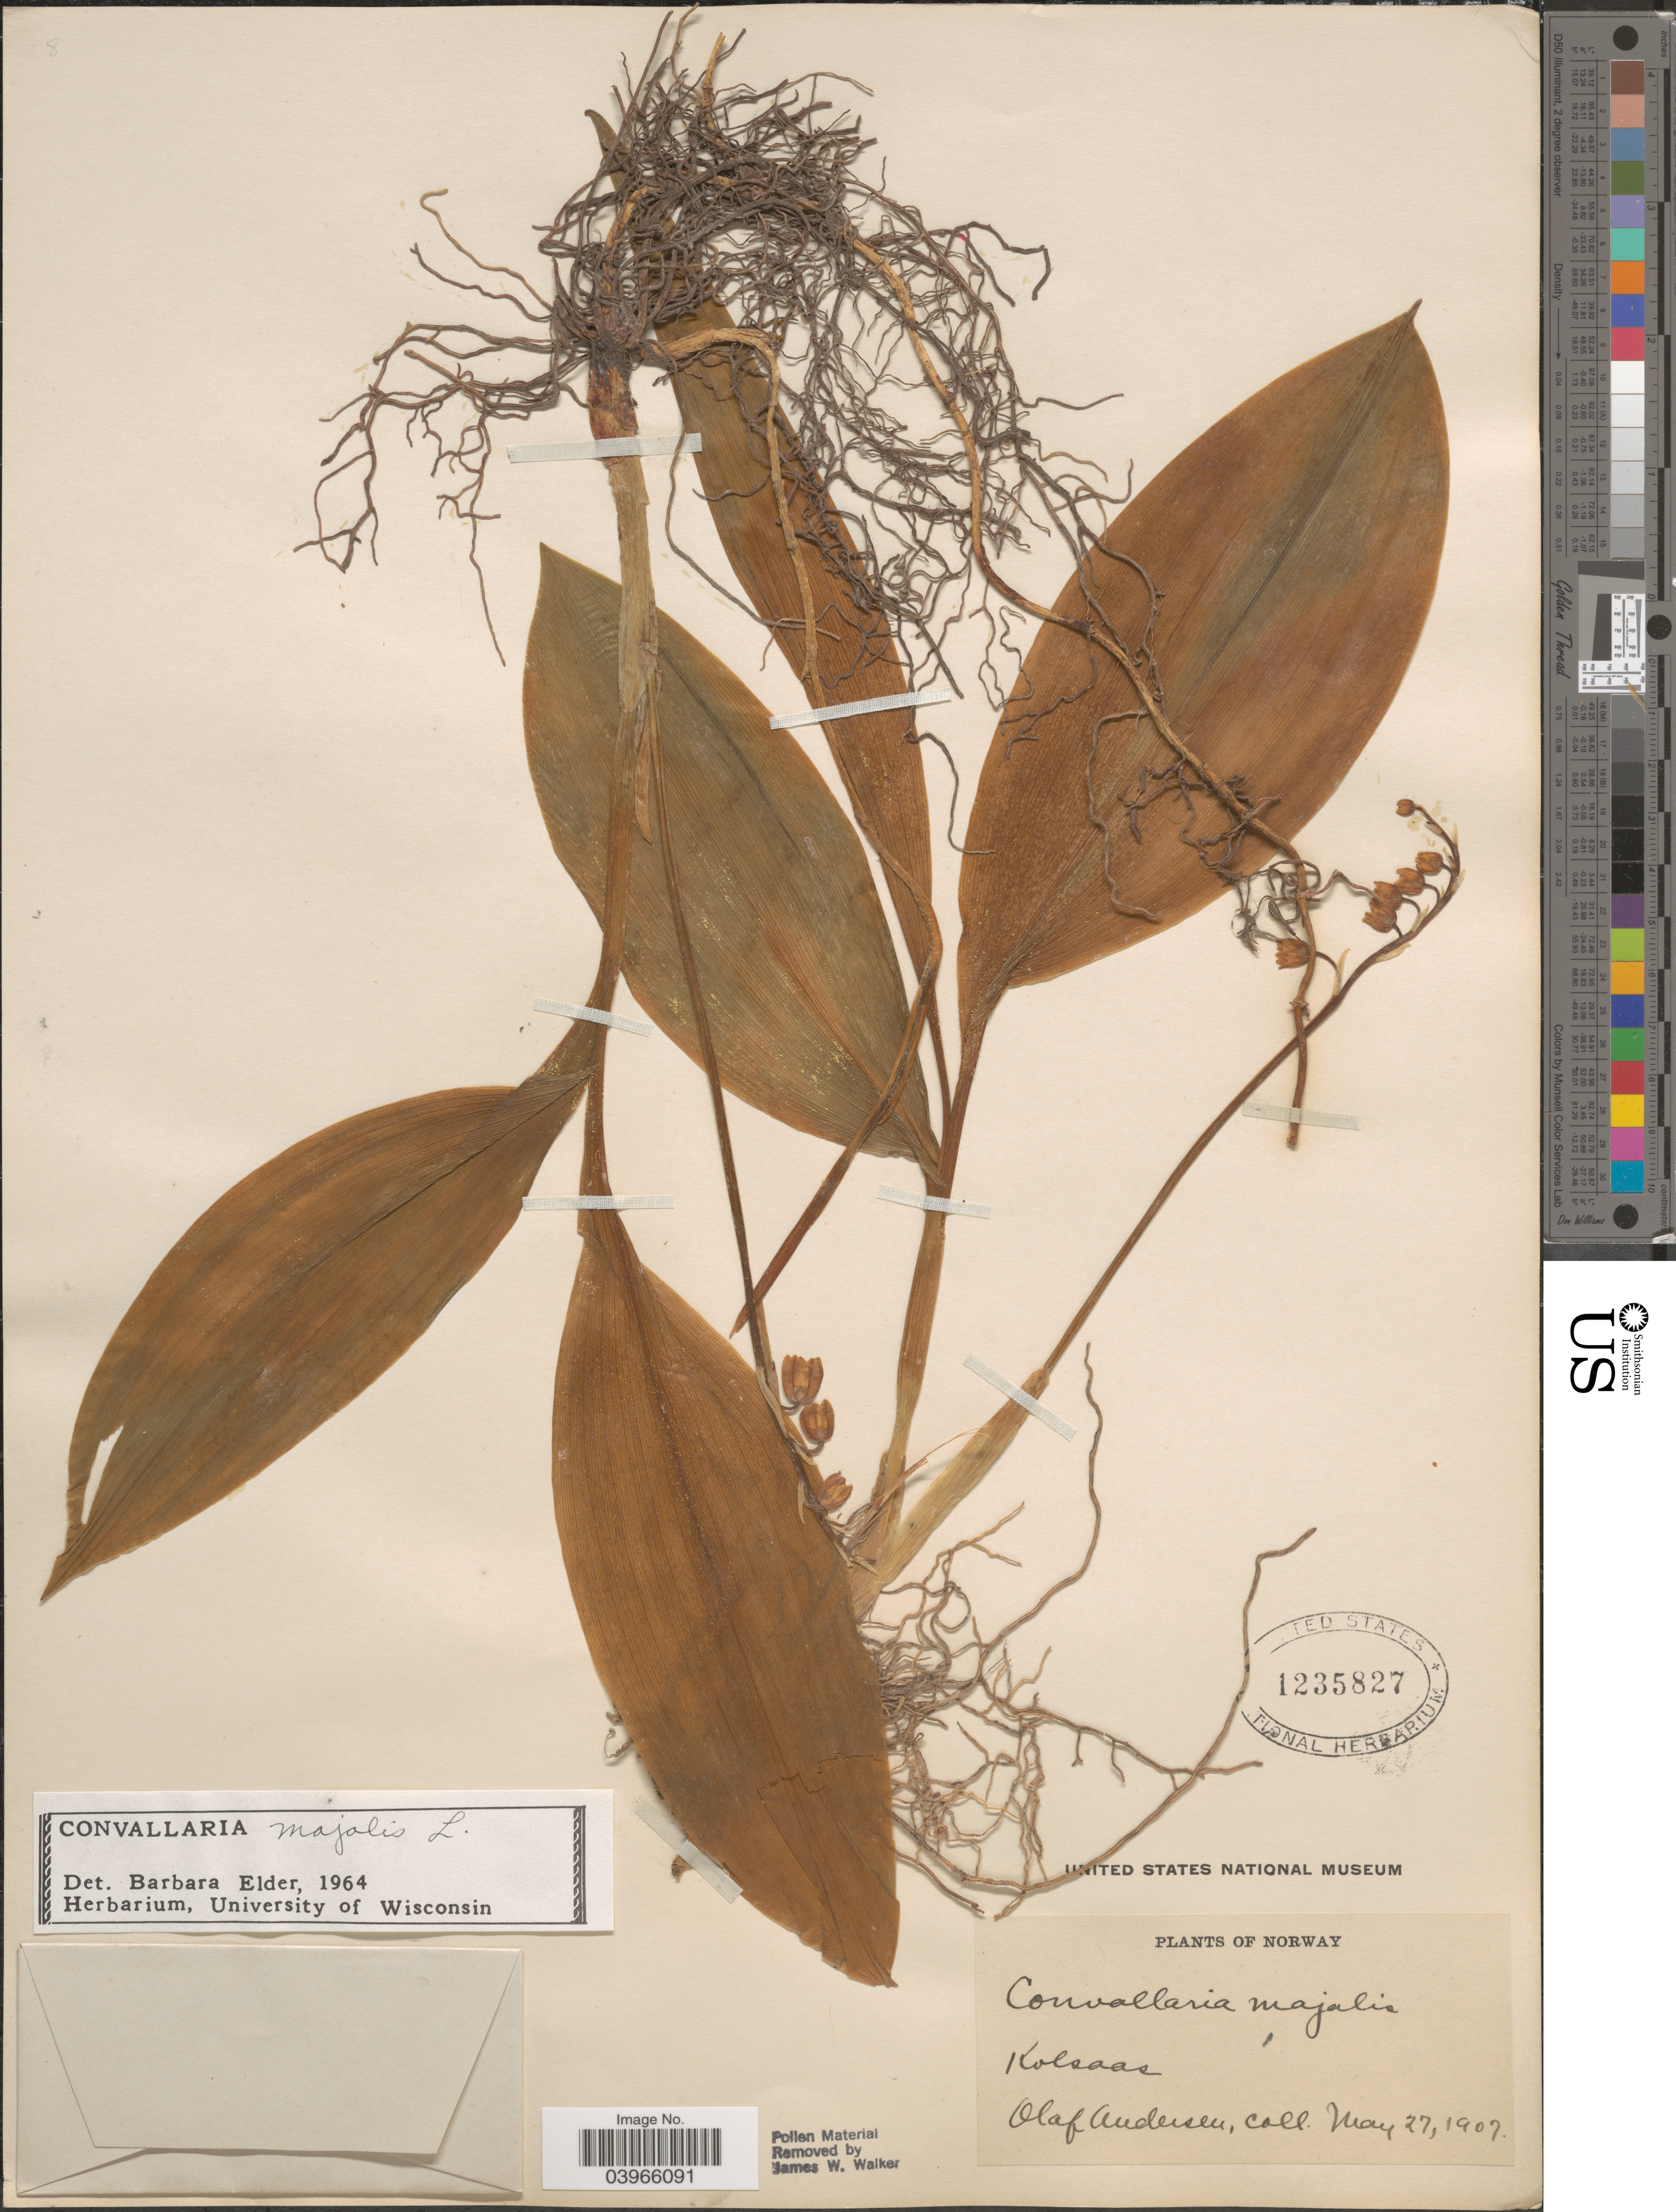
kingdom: Plantae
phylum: Tracheophyta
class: Liliopsida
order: Asparagales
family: Asparagaceae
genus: Convallaria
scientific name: Convallaria majalis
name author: L.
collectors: O. Andersen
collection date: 1907-05-27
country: Norway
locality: Kolsaas.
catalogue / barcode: US 1235827